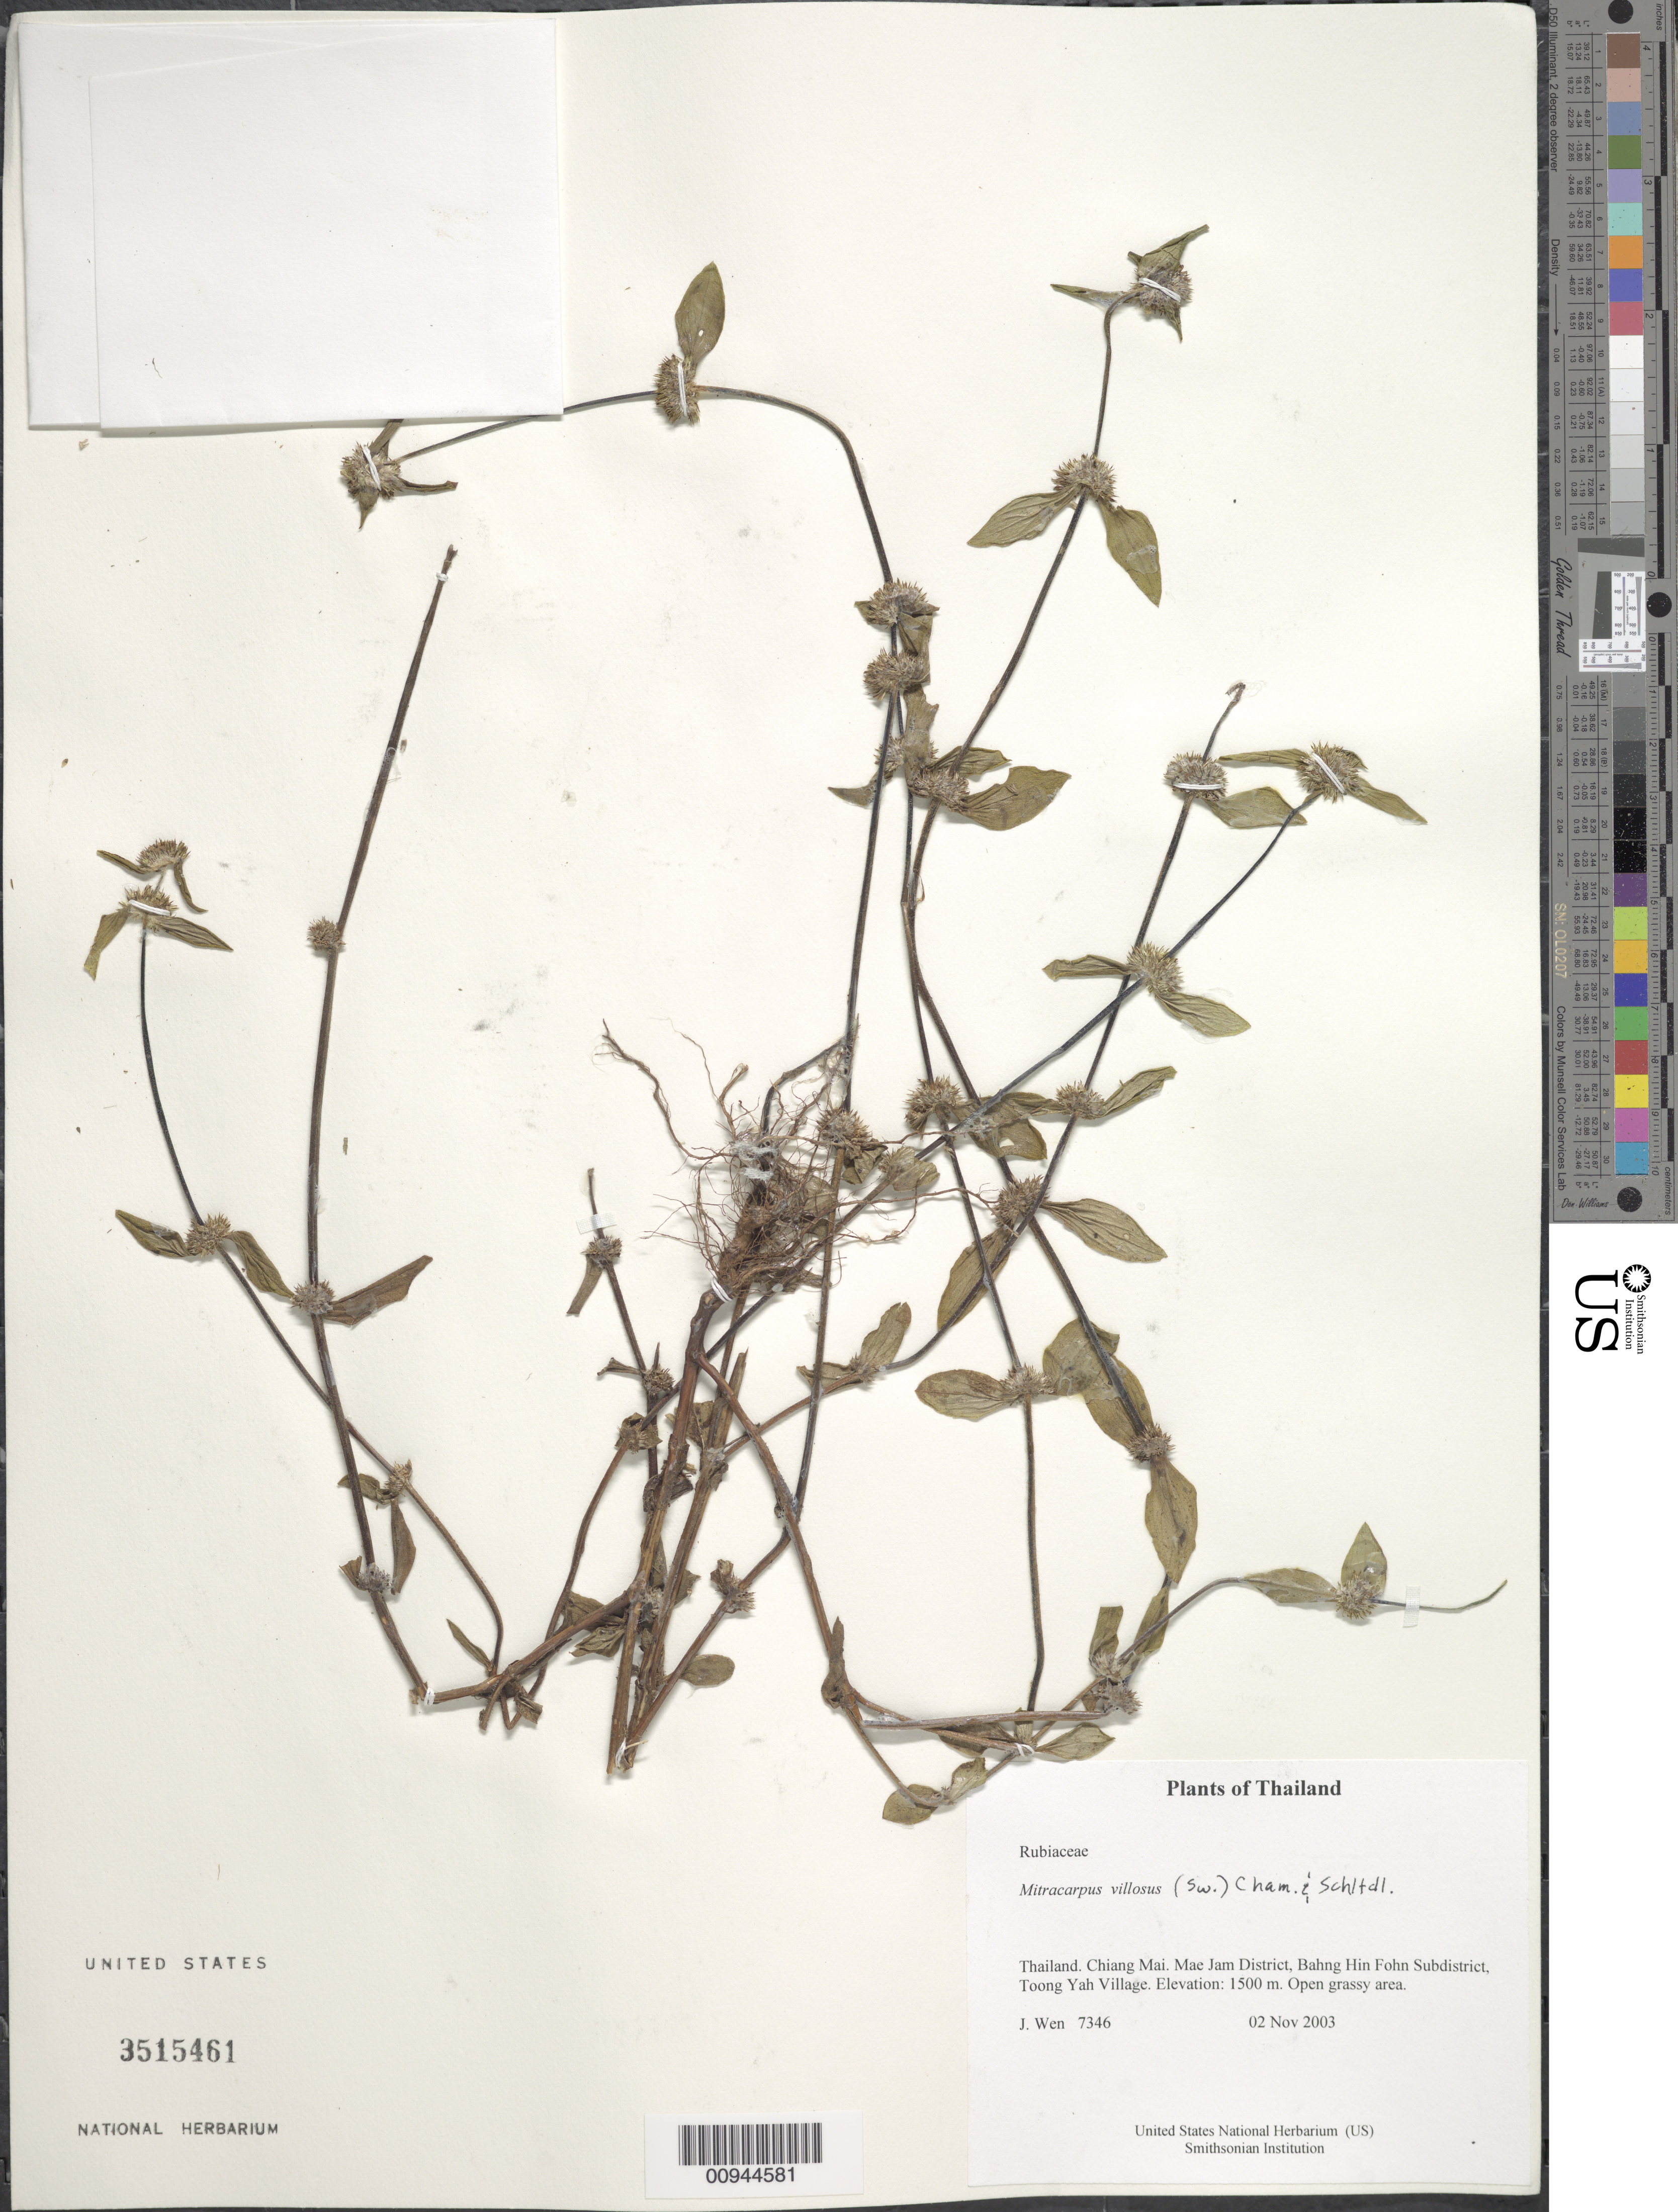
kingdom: Plantae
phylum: Tracheophyta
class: Magnoliopsida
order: Gentianales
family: Rubiaceae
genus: Mitracarpus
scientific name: Mitracarpus villosus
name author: (Sw.) DC.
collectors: J. Wen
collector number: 7346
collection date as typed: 02 Nov 2003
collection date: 2003-11-02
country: Thailand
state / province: Chiang Mai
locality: Mae Jam District, Bahng Hin Fohn Subdistrict, Toong Yah Village.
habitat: Open grassy area.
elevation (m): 1500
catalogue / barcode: US 3515461